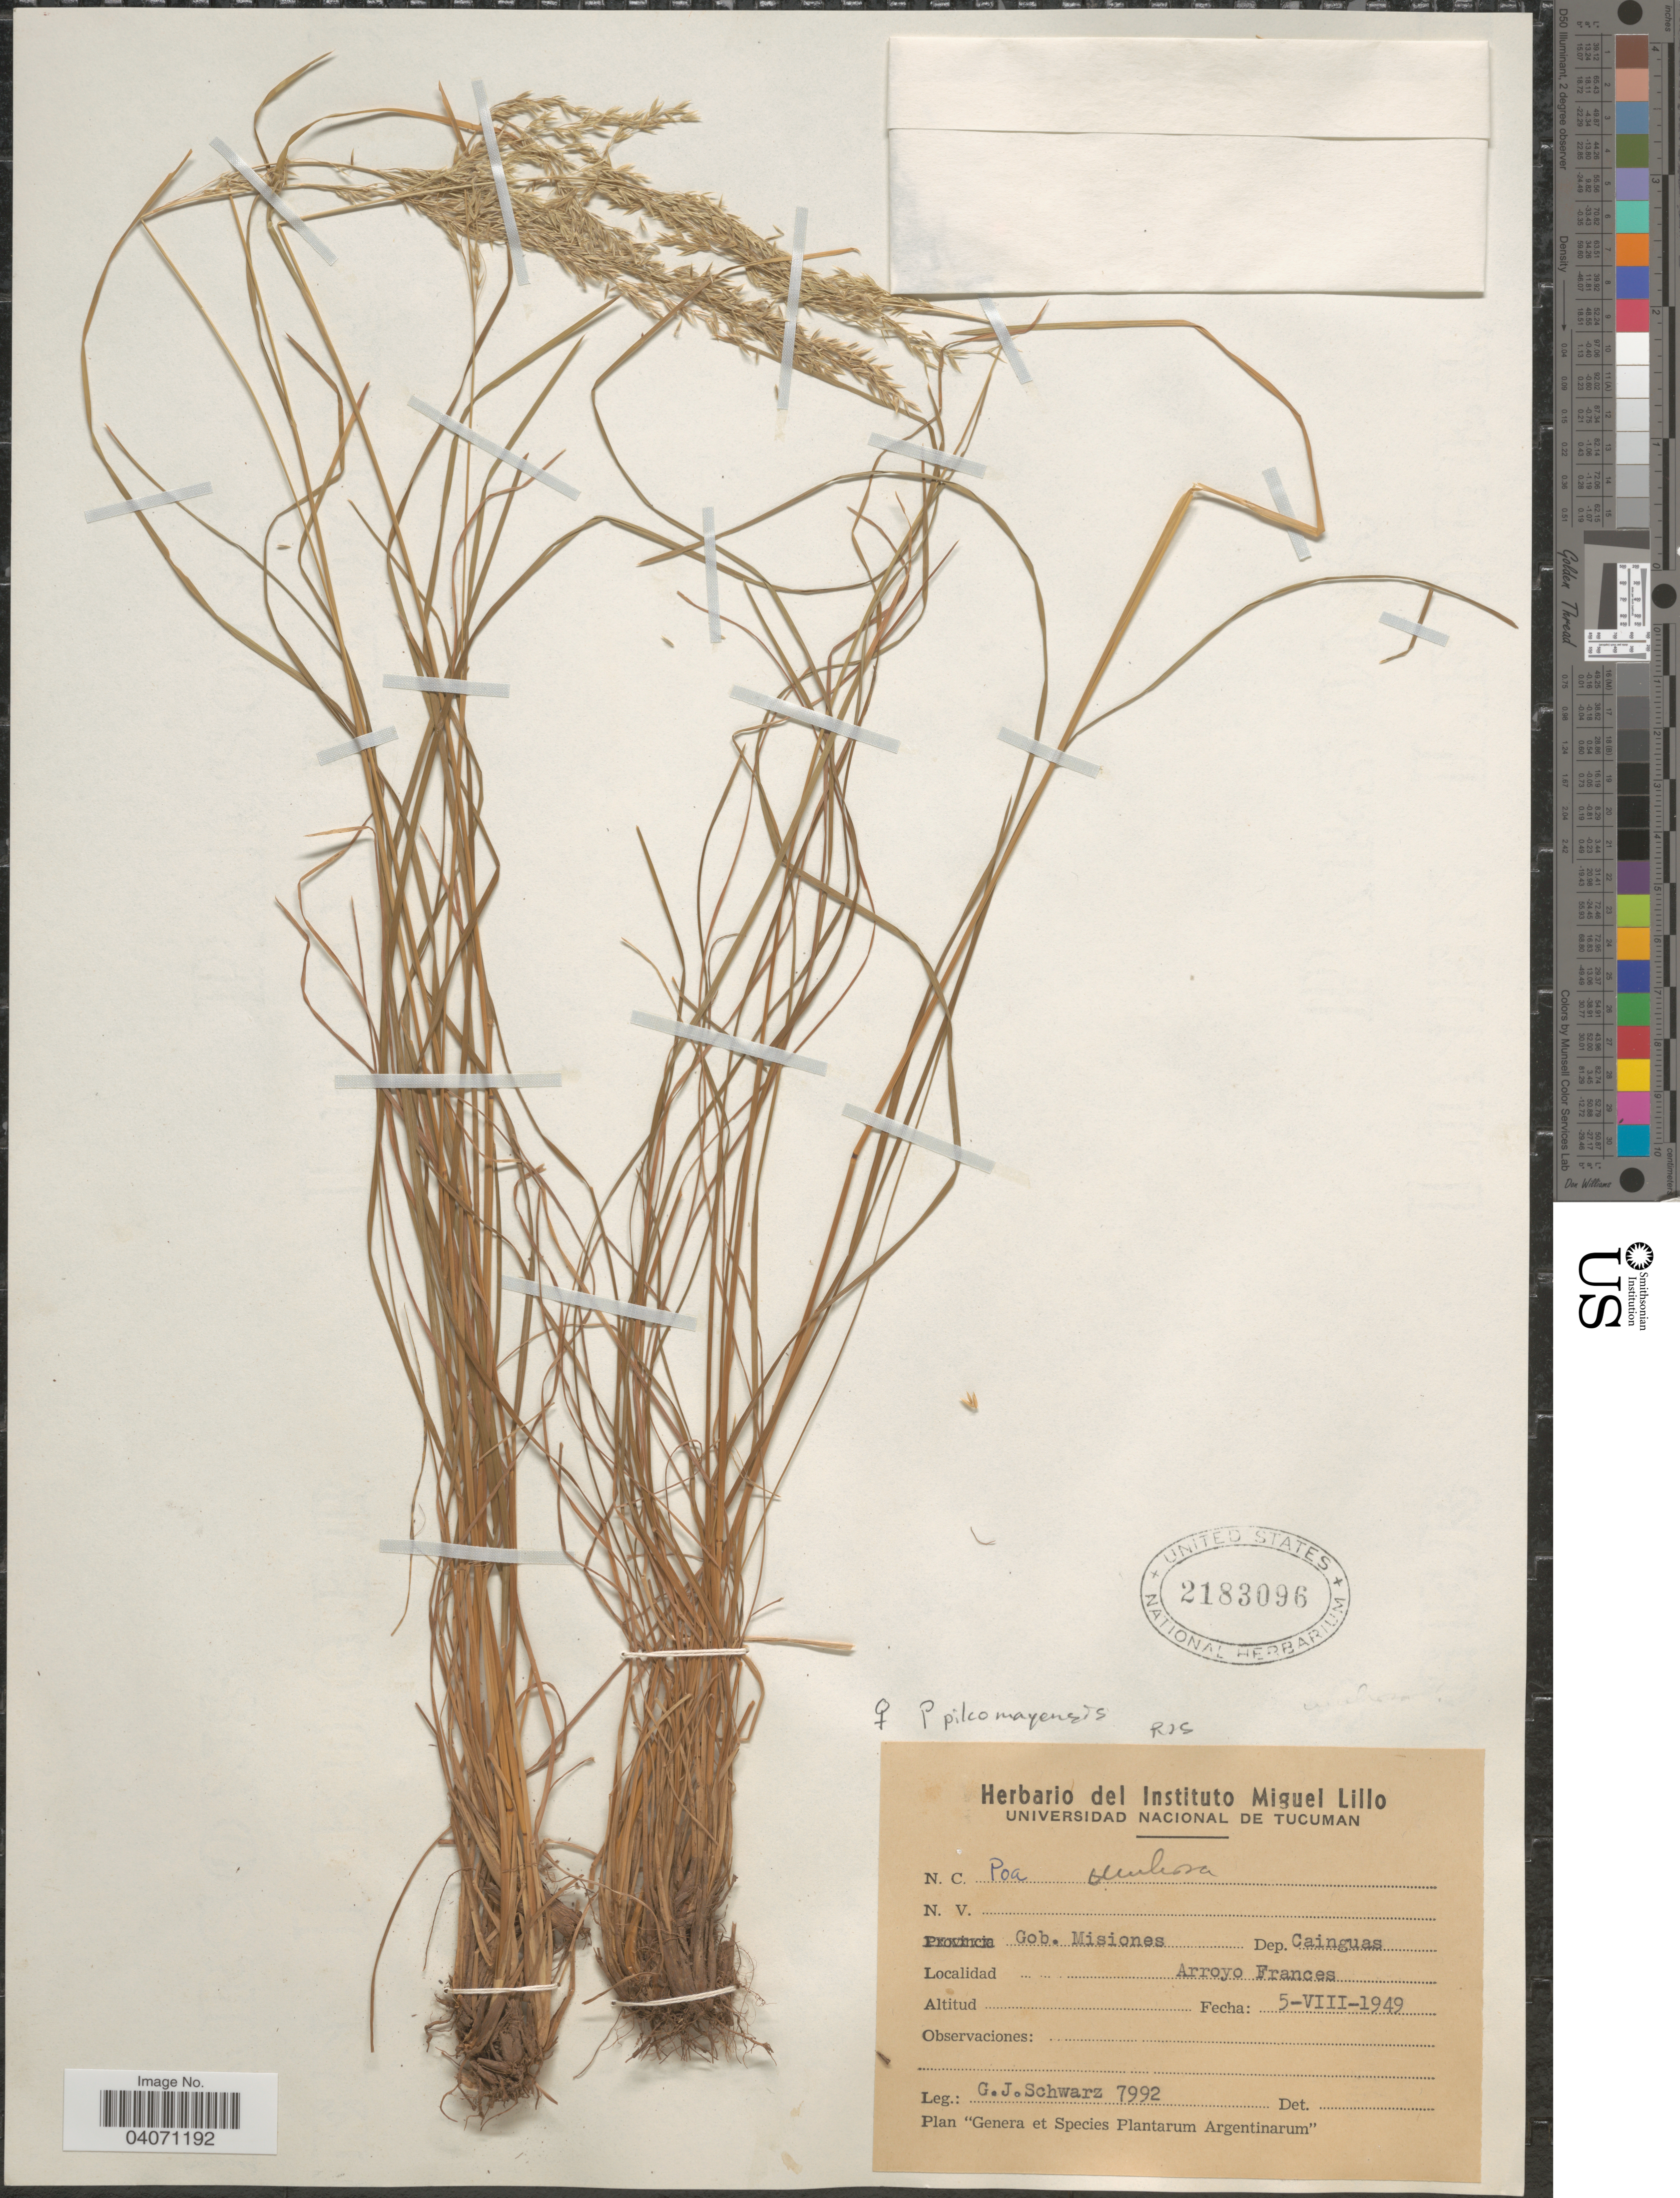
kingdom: Plantae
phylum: Tracheophyta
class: Liliopsida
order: Poales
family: Poaceae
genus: Poa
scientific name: Poa pilcomayensis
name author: Hack.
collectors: G. J. Schwarz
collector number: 7992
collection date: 1949-08-05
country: Argentina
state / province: Misiones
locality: Gob. Misiones. Dep. Cainguas. Arroyo Frances.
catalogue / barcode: US 2183096